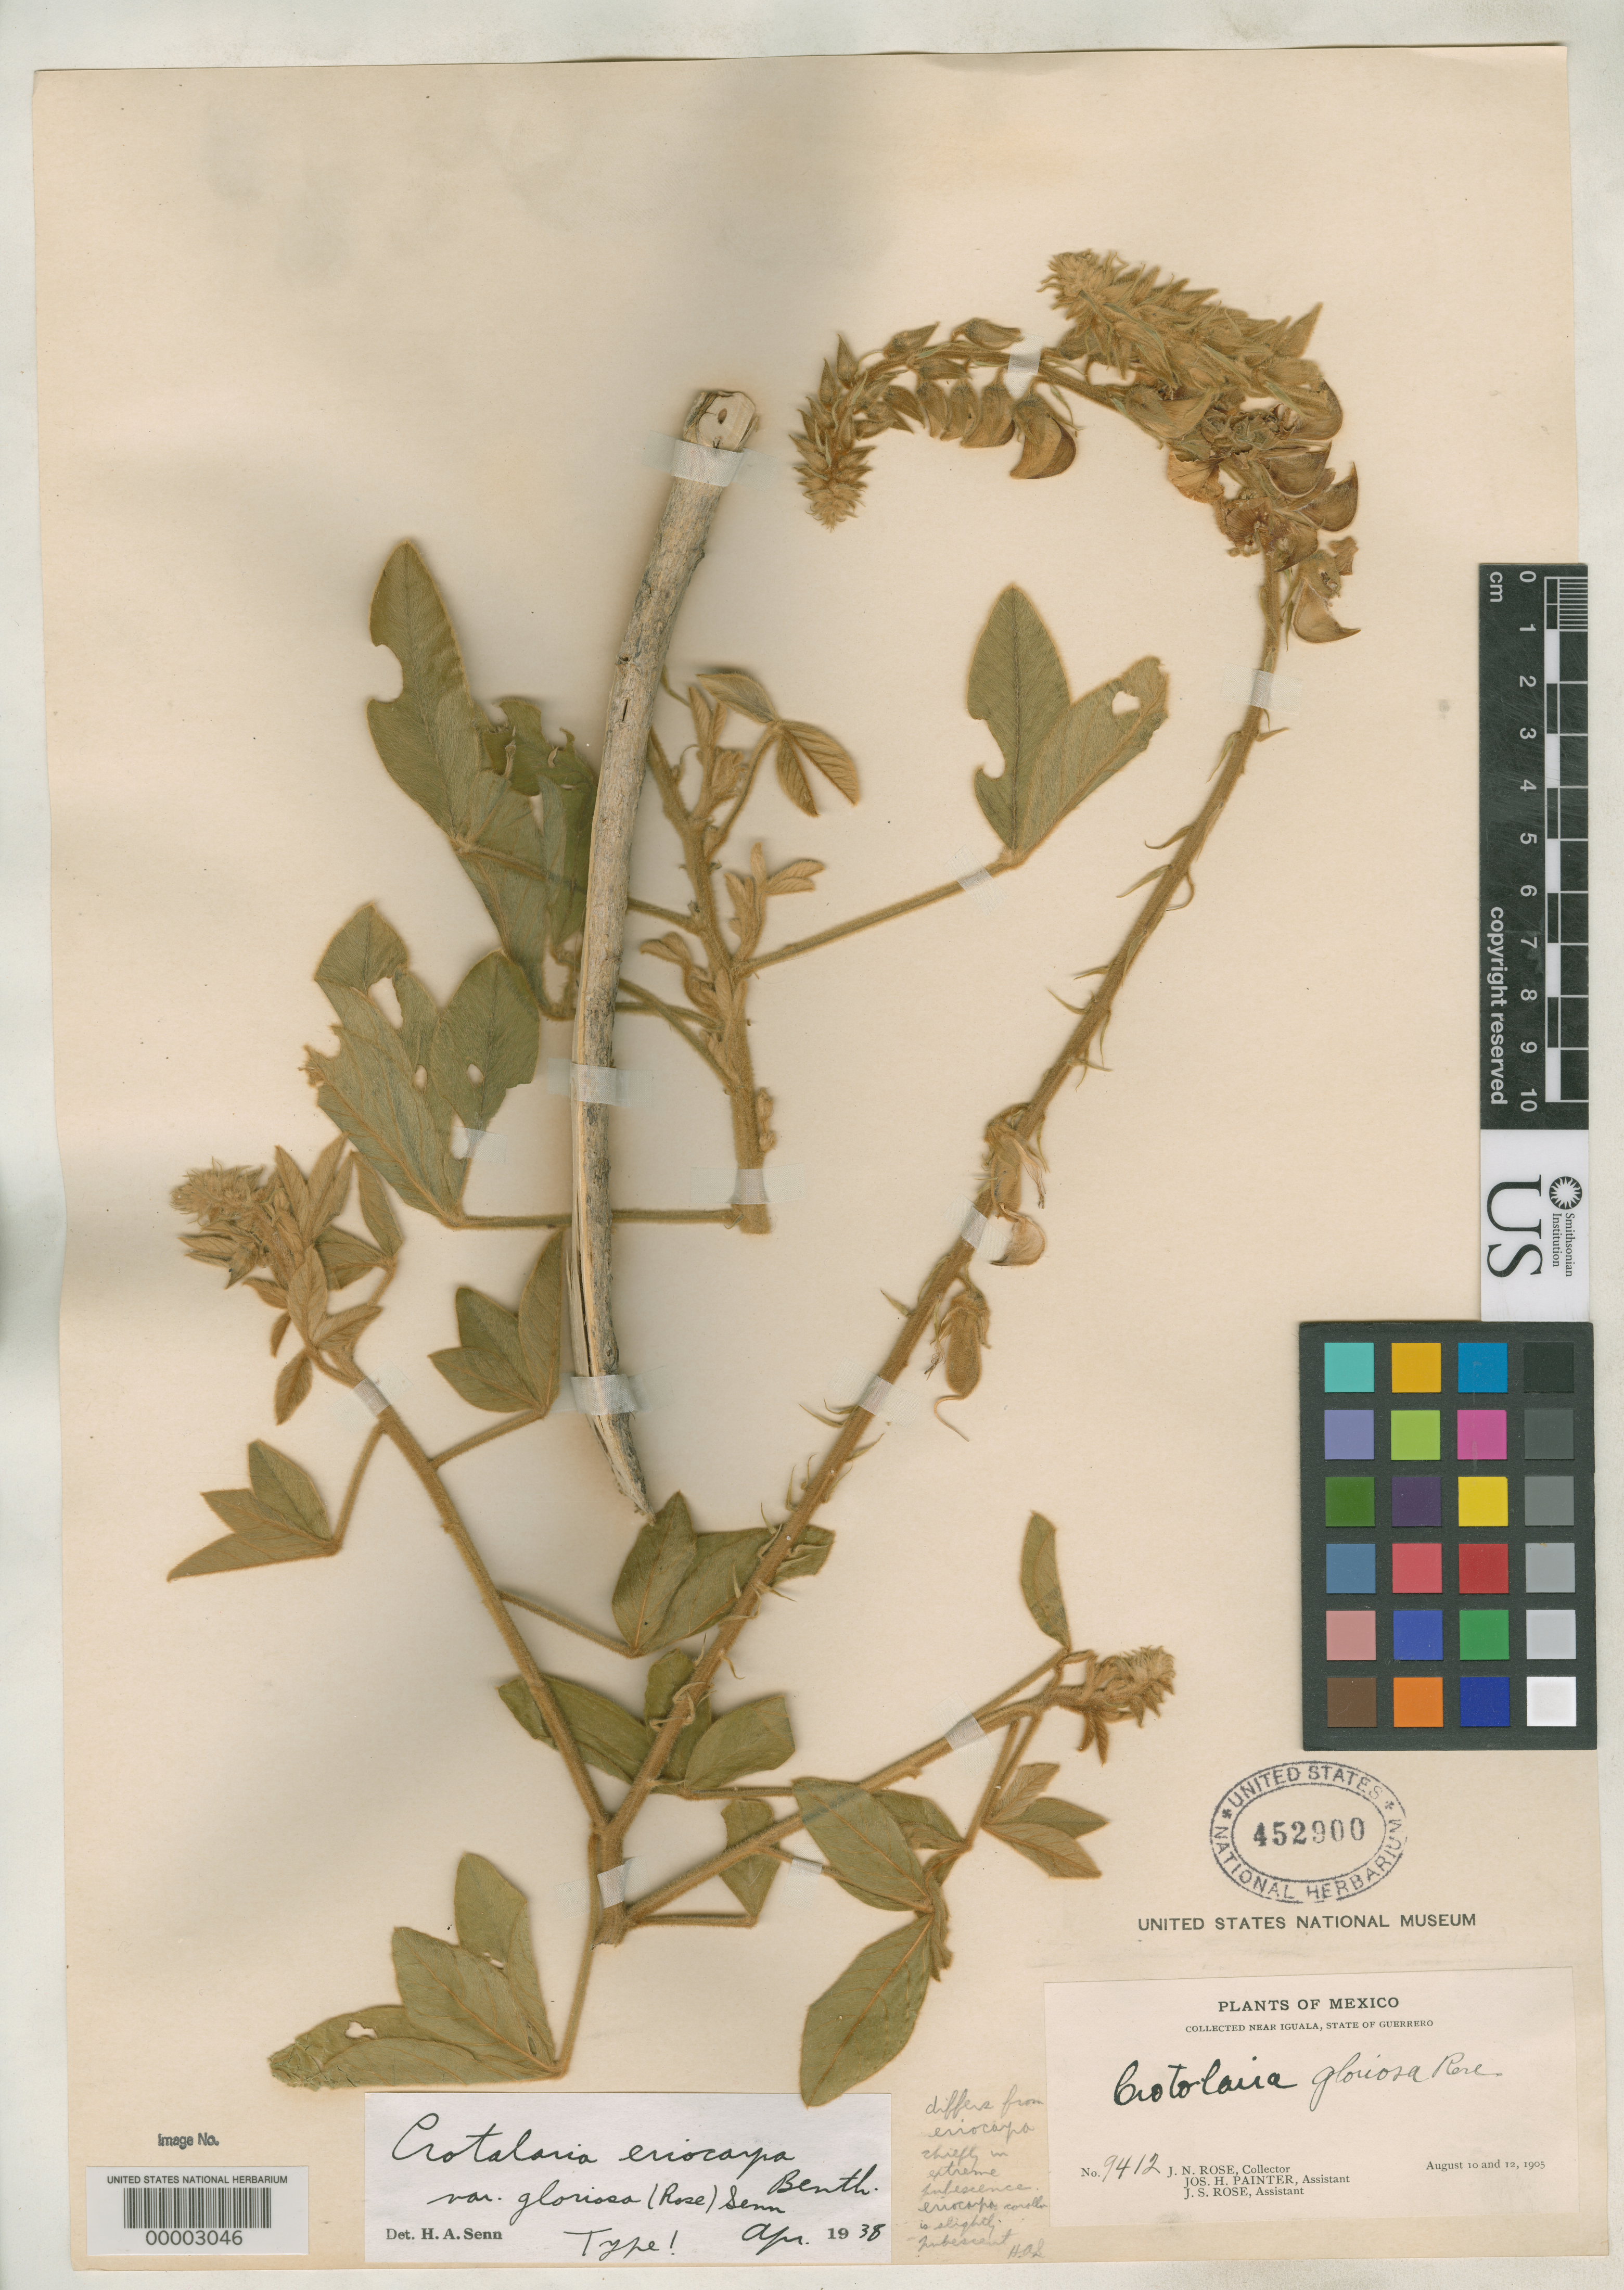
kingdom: Plantae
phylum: Tracheophyta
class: Magnoliopsida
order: Fabales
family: Fabaceae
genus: Crotalaria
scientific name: Crotalaria gloriosa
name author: Rose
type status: Holotype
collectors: J. N. Rose & J. H. Painter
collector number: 9412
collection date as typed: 10 Aug 1905 to 12 Aug 1905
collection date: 1905-08-10/1905-08-12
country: Mexico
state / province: Guerrero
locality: Near Iguala.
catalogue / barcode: US 452900